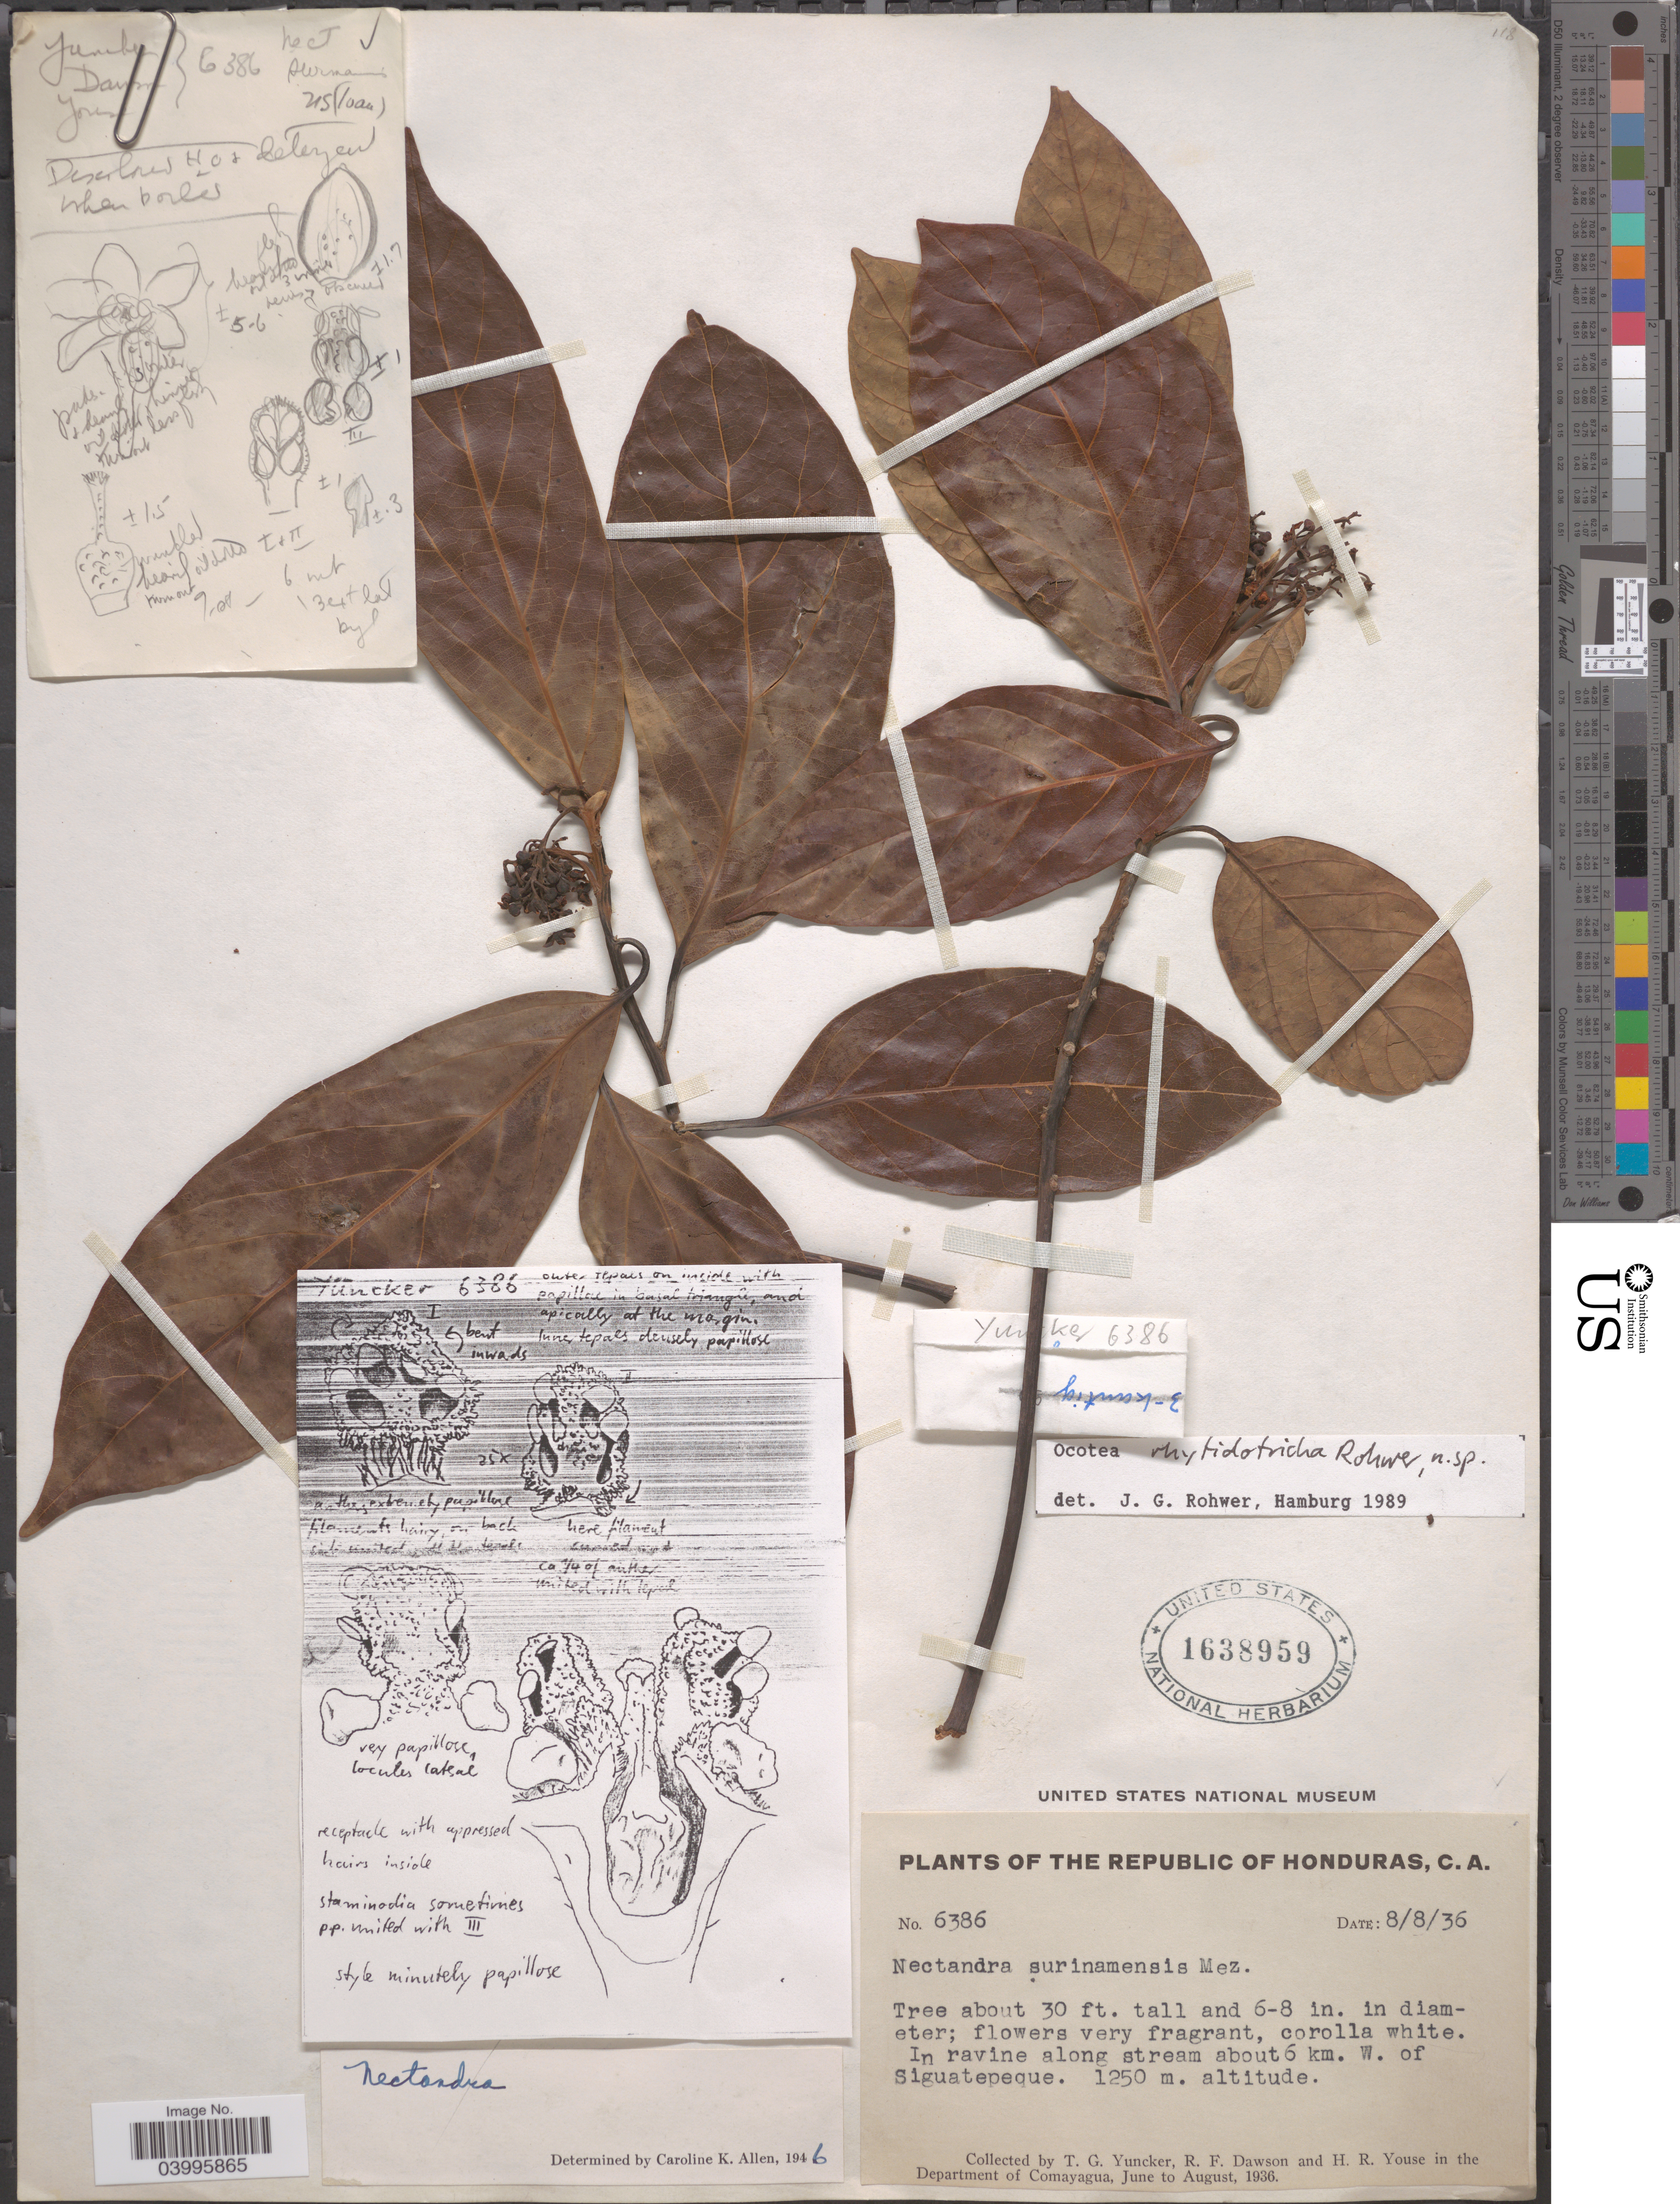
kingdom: Plantae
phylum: Tracheophyta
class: Magnoliopsida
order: Laurales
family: Lauraceae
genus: Ocotea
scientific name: Ocotea rhytidotricha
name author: Rohwer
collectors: T. G. Yuncker, R. F. Dawson & H. Youse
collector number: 6386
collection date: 1936-08-08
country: Honduras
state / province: Comayagua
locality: Republic of Honduras. In ravine along stream about 6 km. W. of Siguatepeque. In the Department of Comayagua.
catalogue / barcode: US 1638959